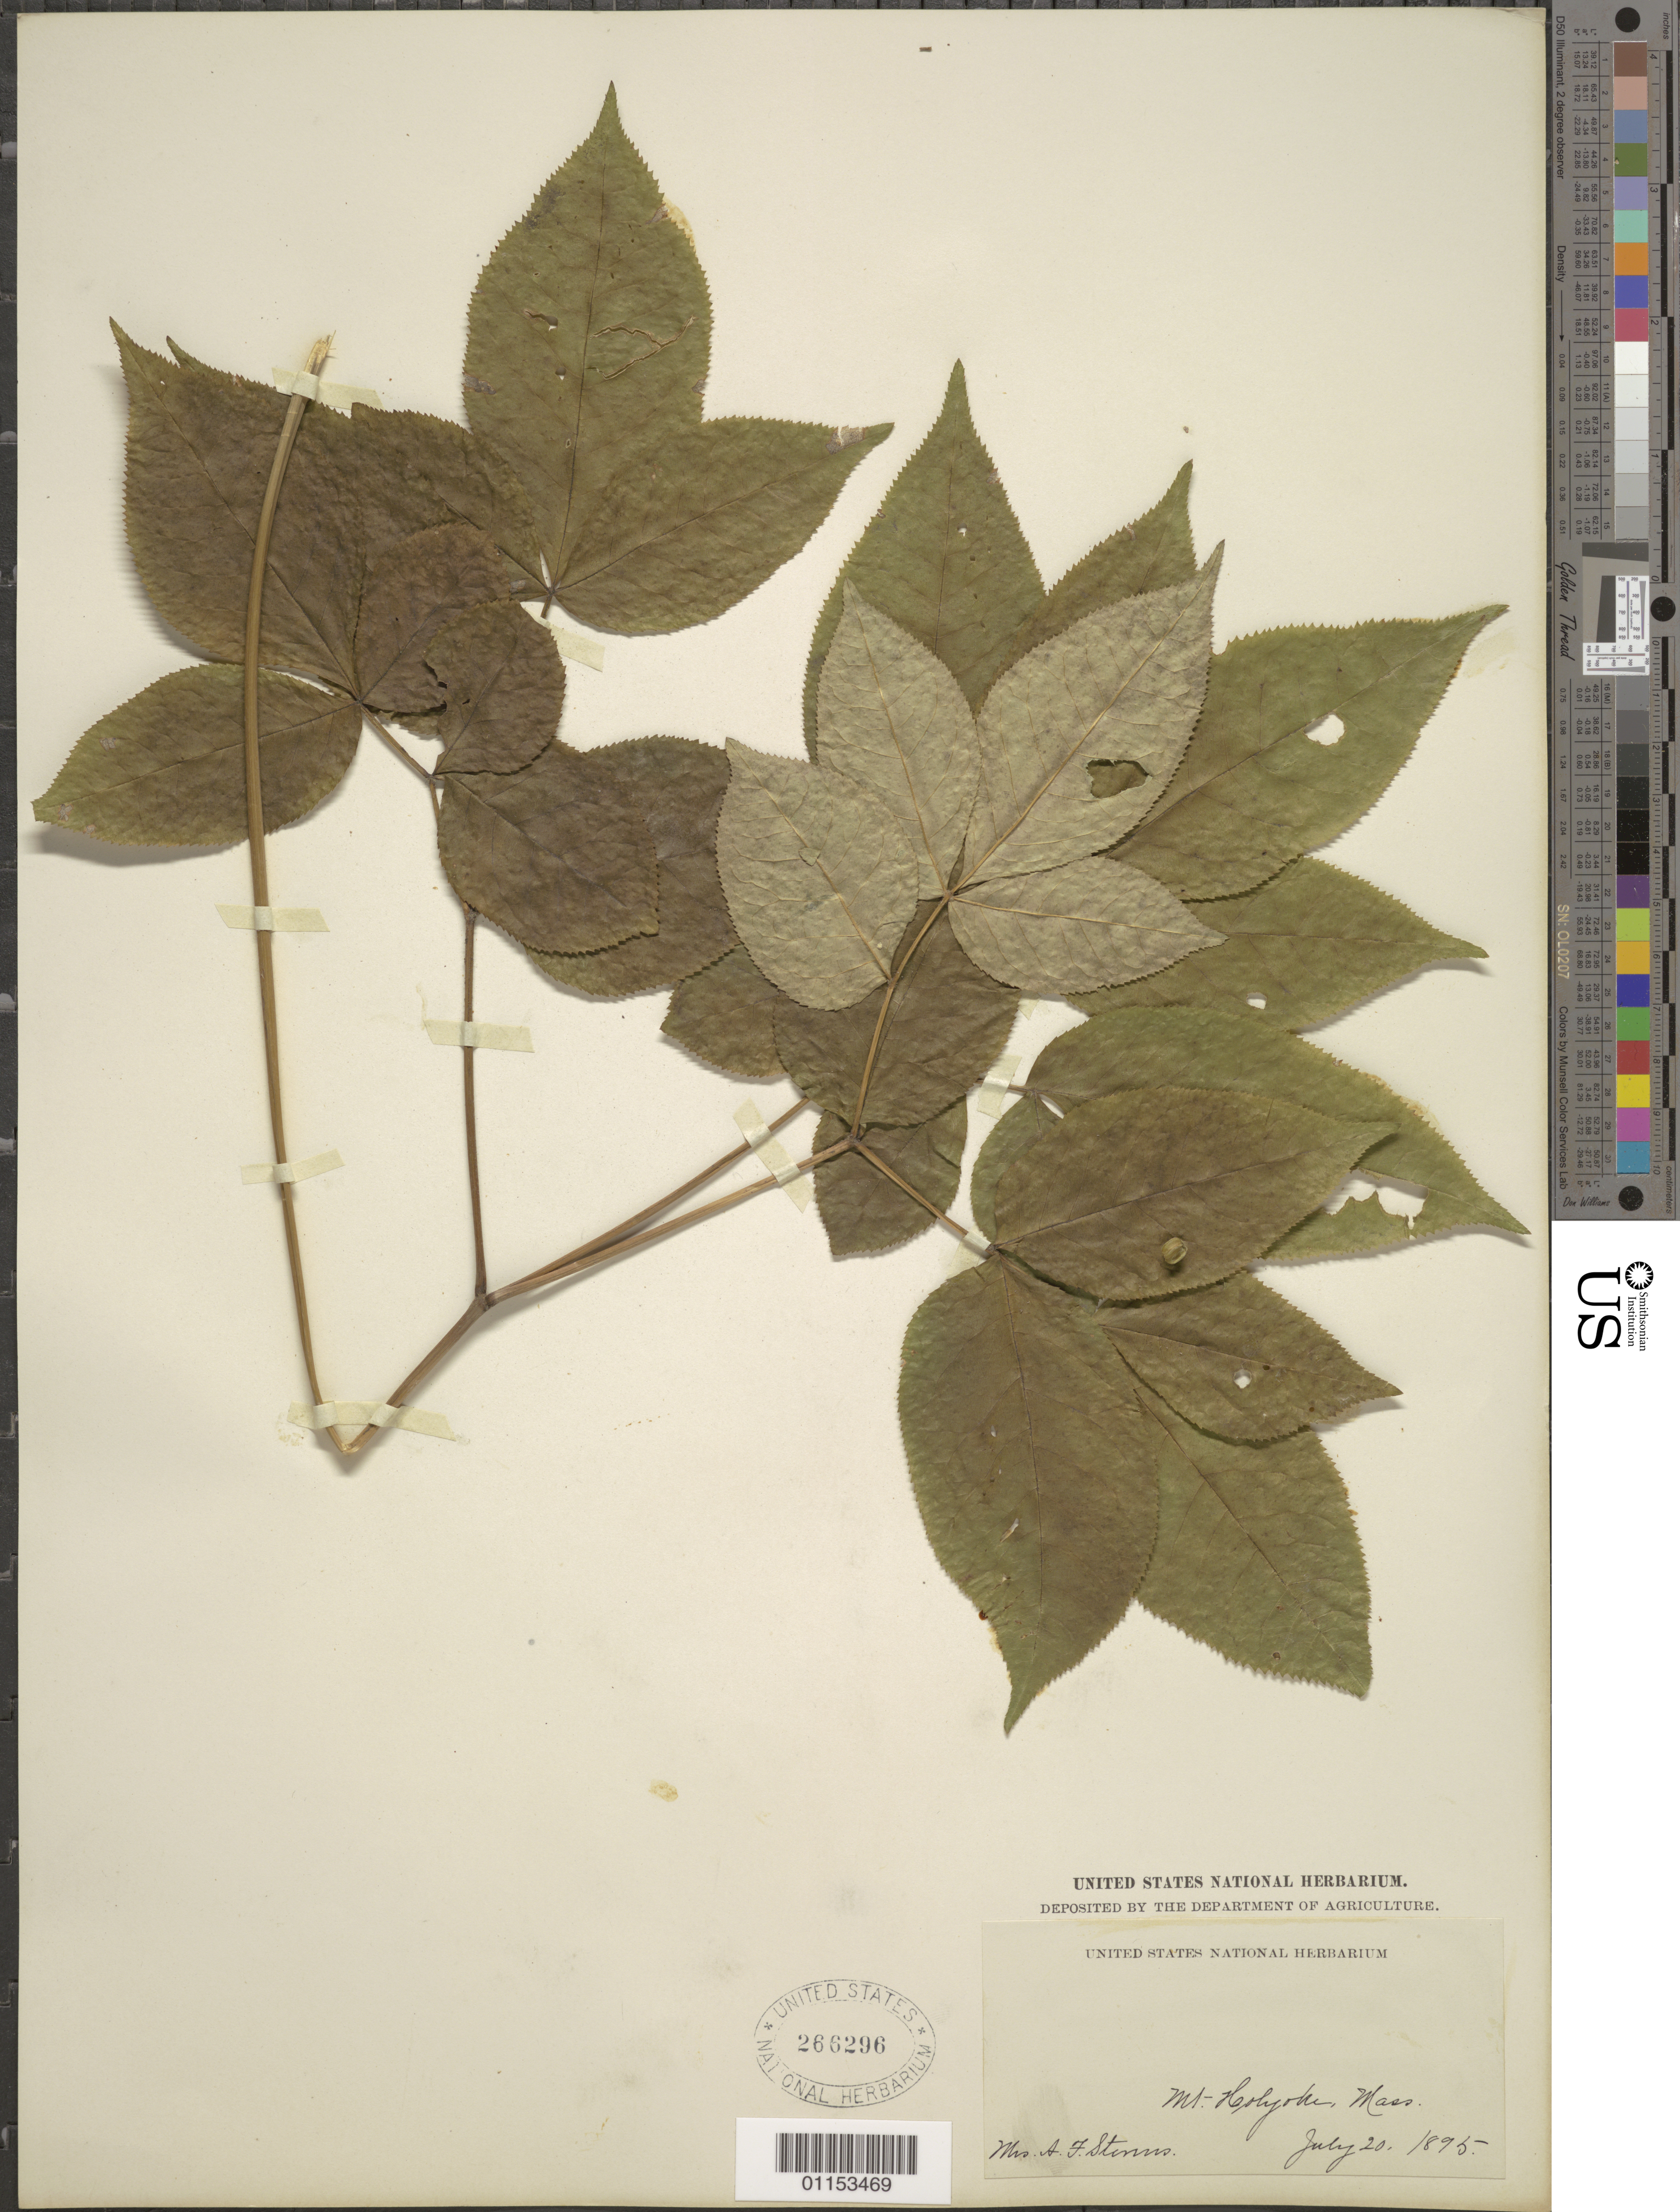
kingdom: Plantae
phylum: Tracheophyta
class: Magnoliopsida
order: Apiales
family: Araliaceae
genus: Aralia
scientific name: Aralia nudicaulis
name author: L.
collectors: A. Stenns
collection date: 1895-07-20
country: United States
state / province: Massachusetts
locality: Mt Holyoke.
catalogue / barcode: US 266296